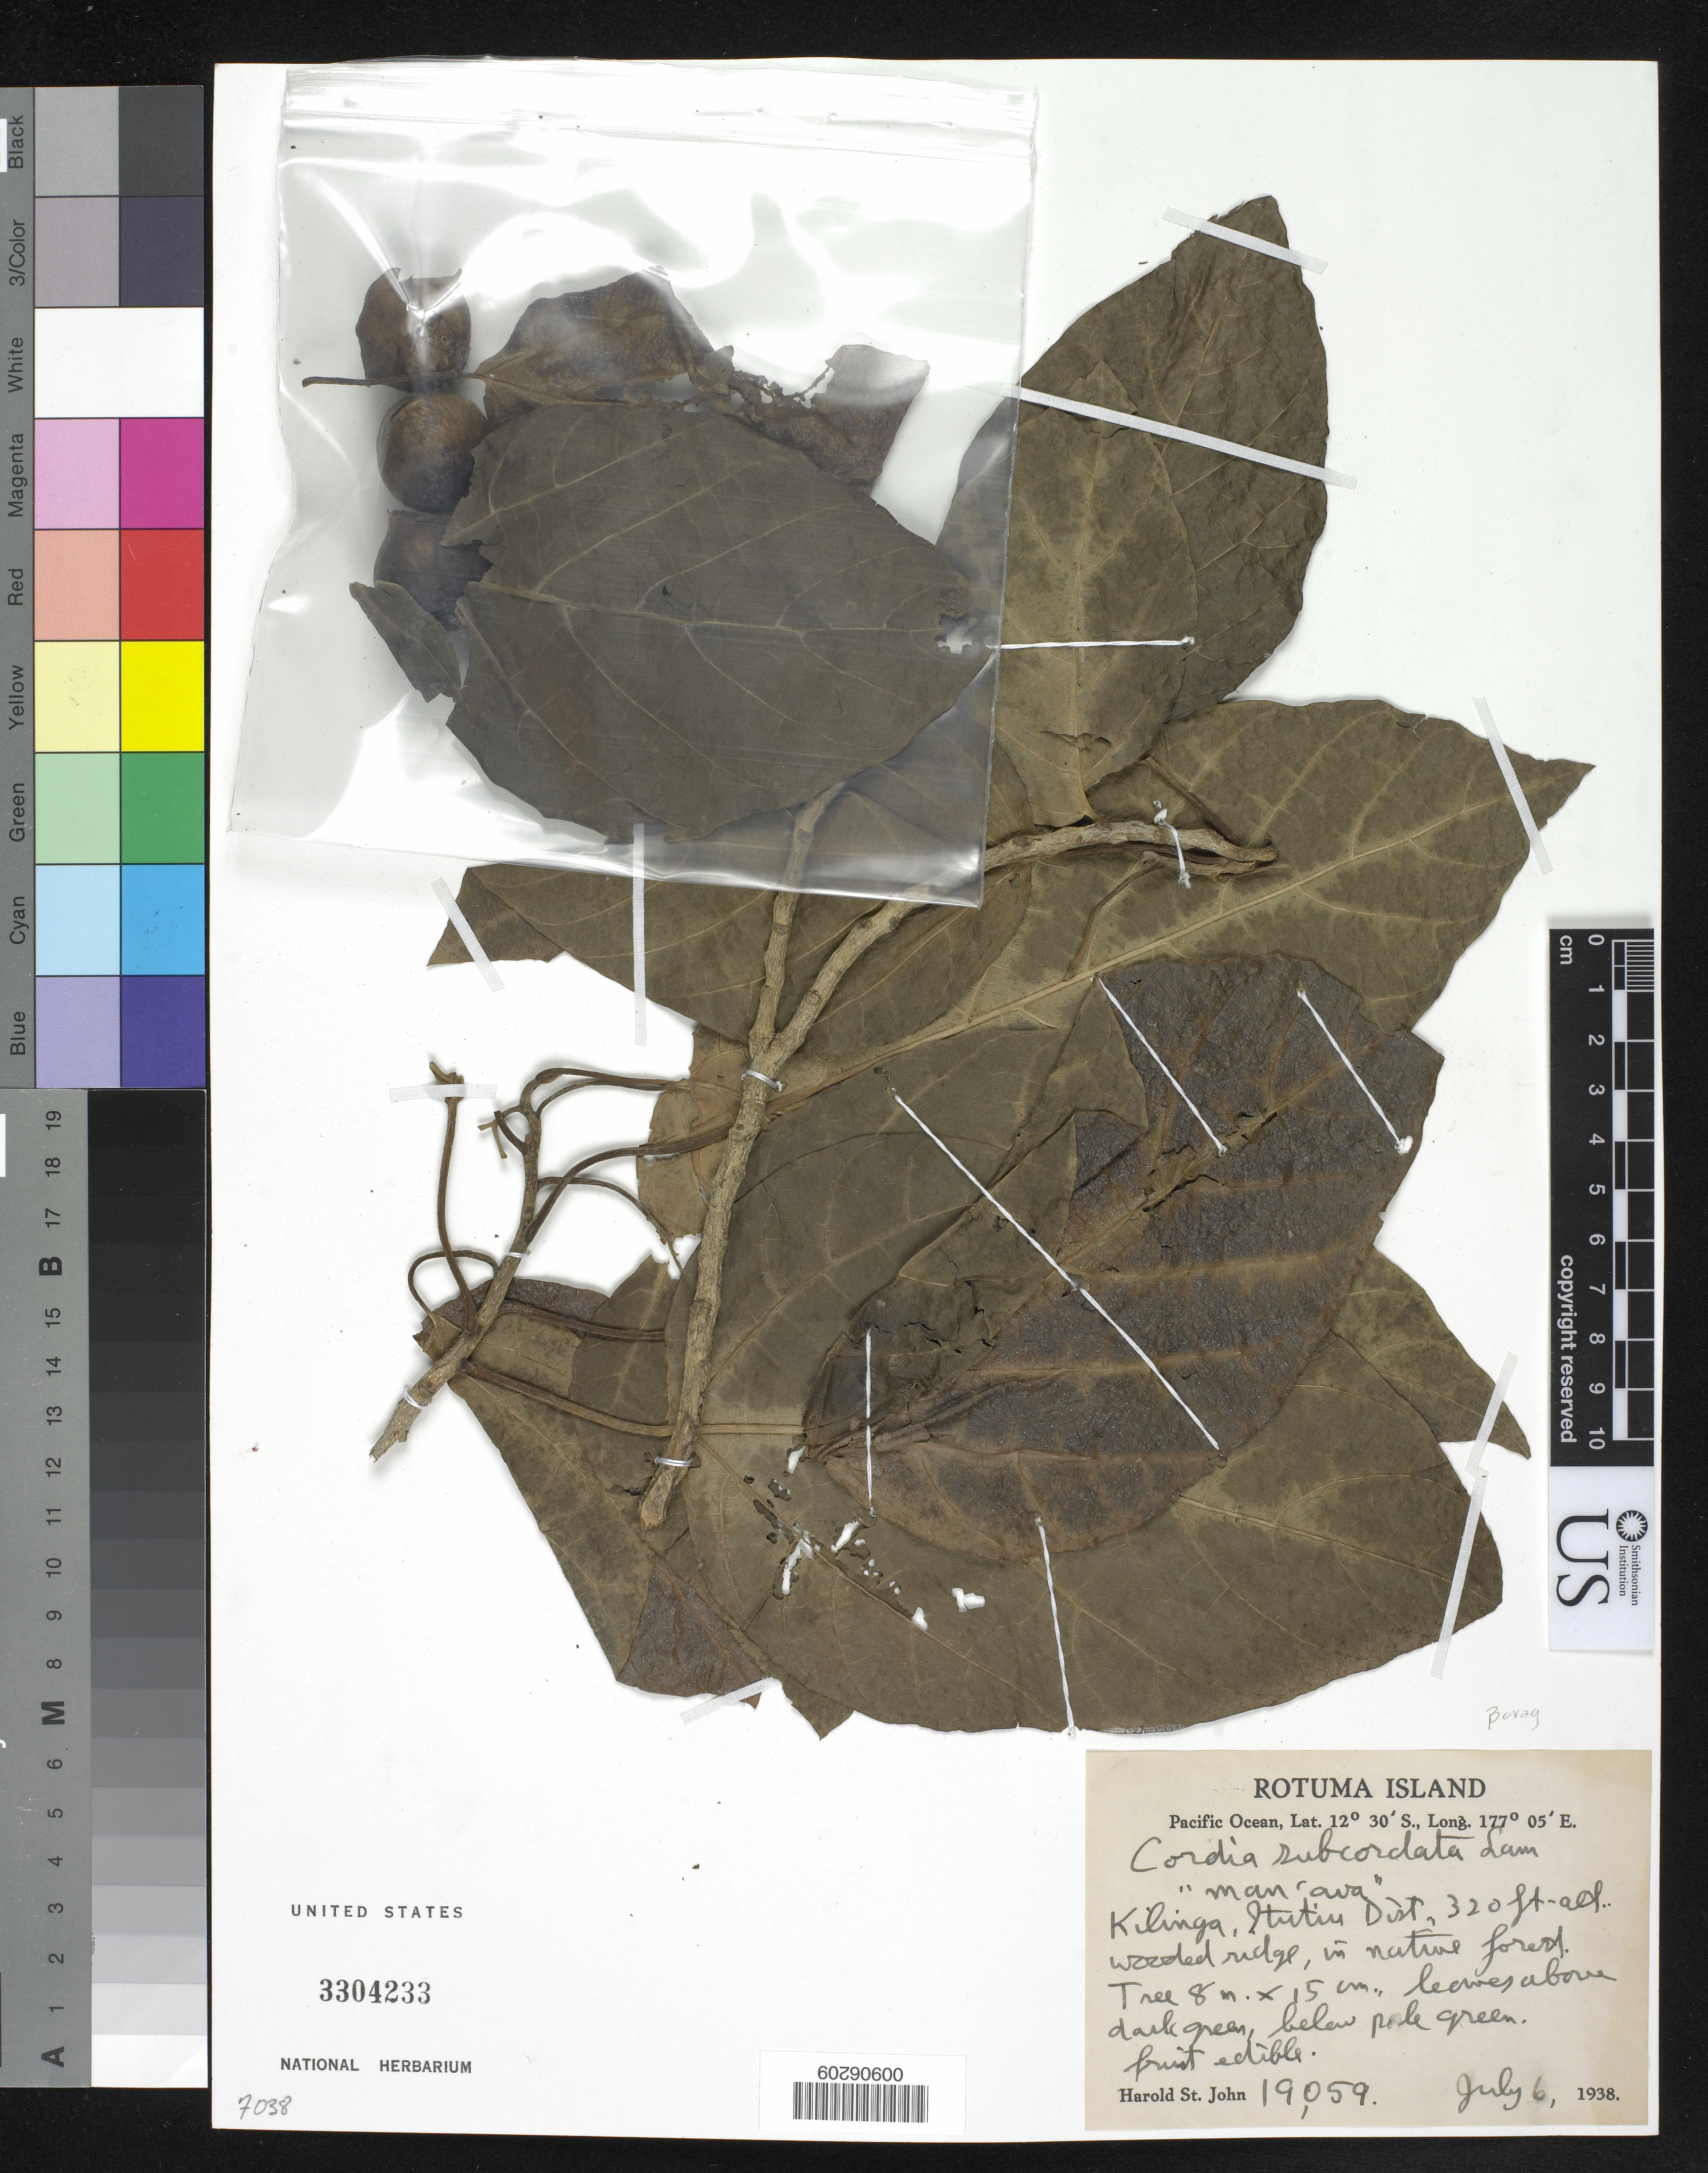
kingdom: Plantae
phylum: Tracheophyta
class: Magnoliopsida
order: Boraginales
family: Cordiaceae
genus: Cordia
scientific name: Cordia subcordata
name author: Lam.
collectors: H. St. John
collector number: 19059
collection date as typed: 06 Jul 1938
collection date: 1938-07-06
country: Fiji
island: Rotuma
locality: Kilinga,Itutiu Dist.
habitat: wooded ridge. In native forest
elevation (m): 98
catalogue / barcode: US 3304233